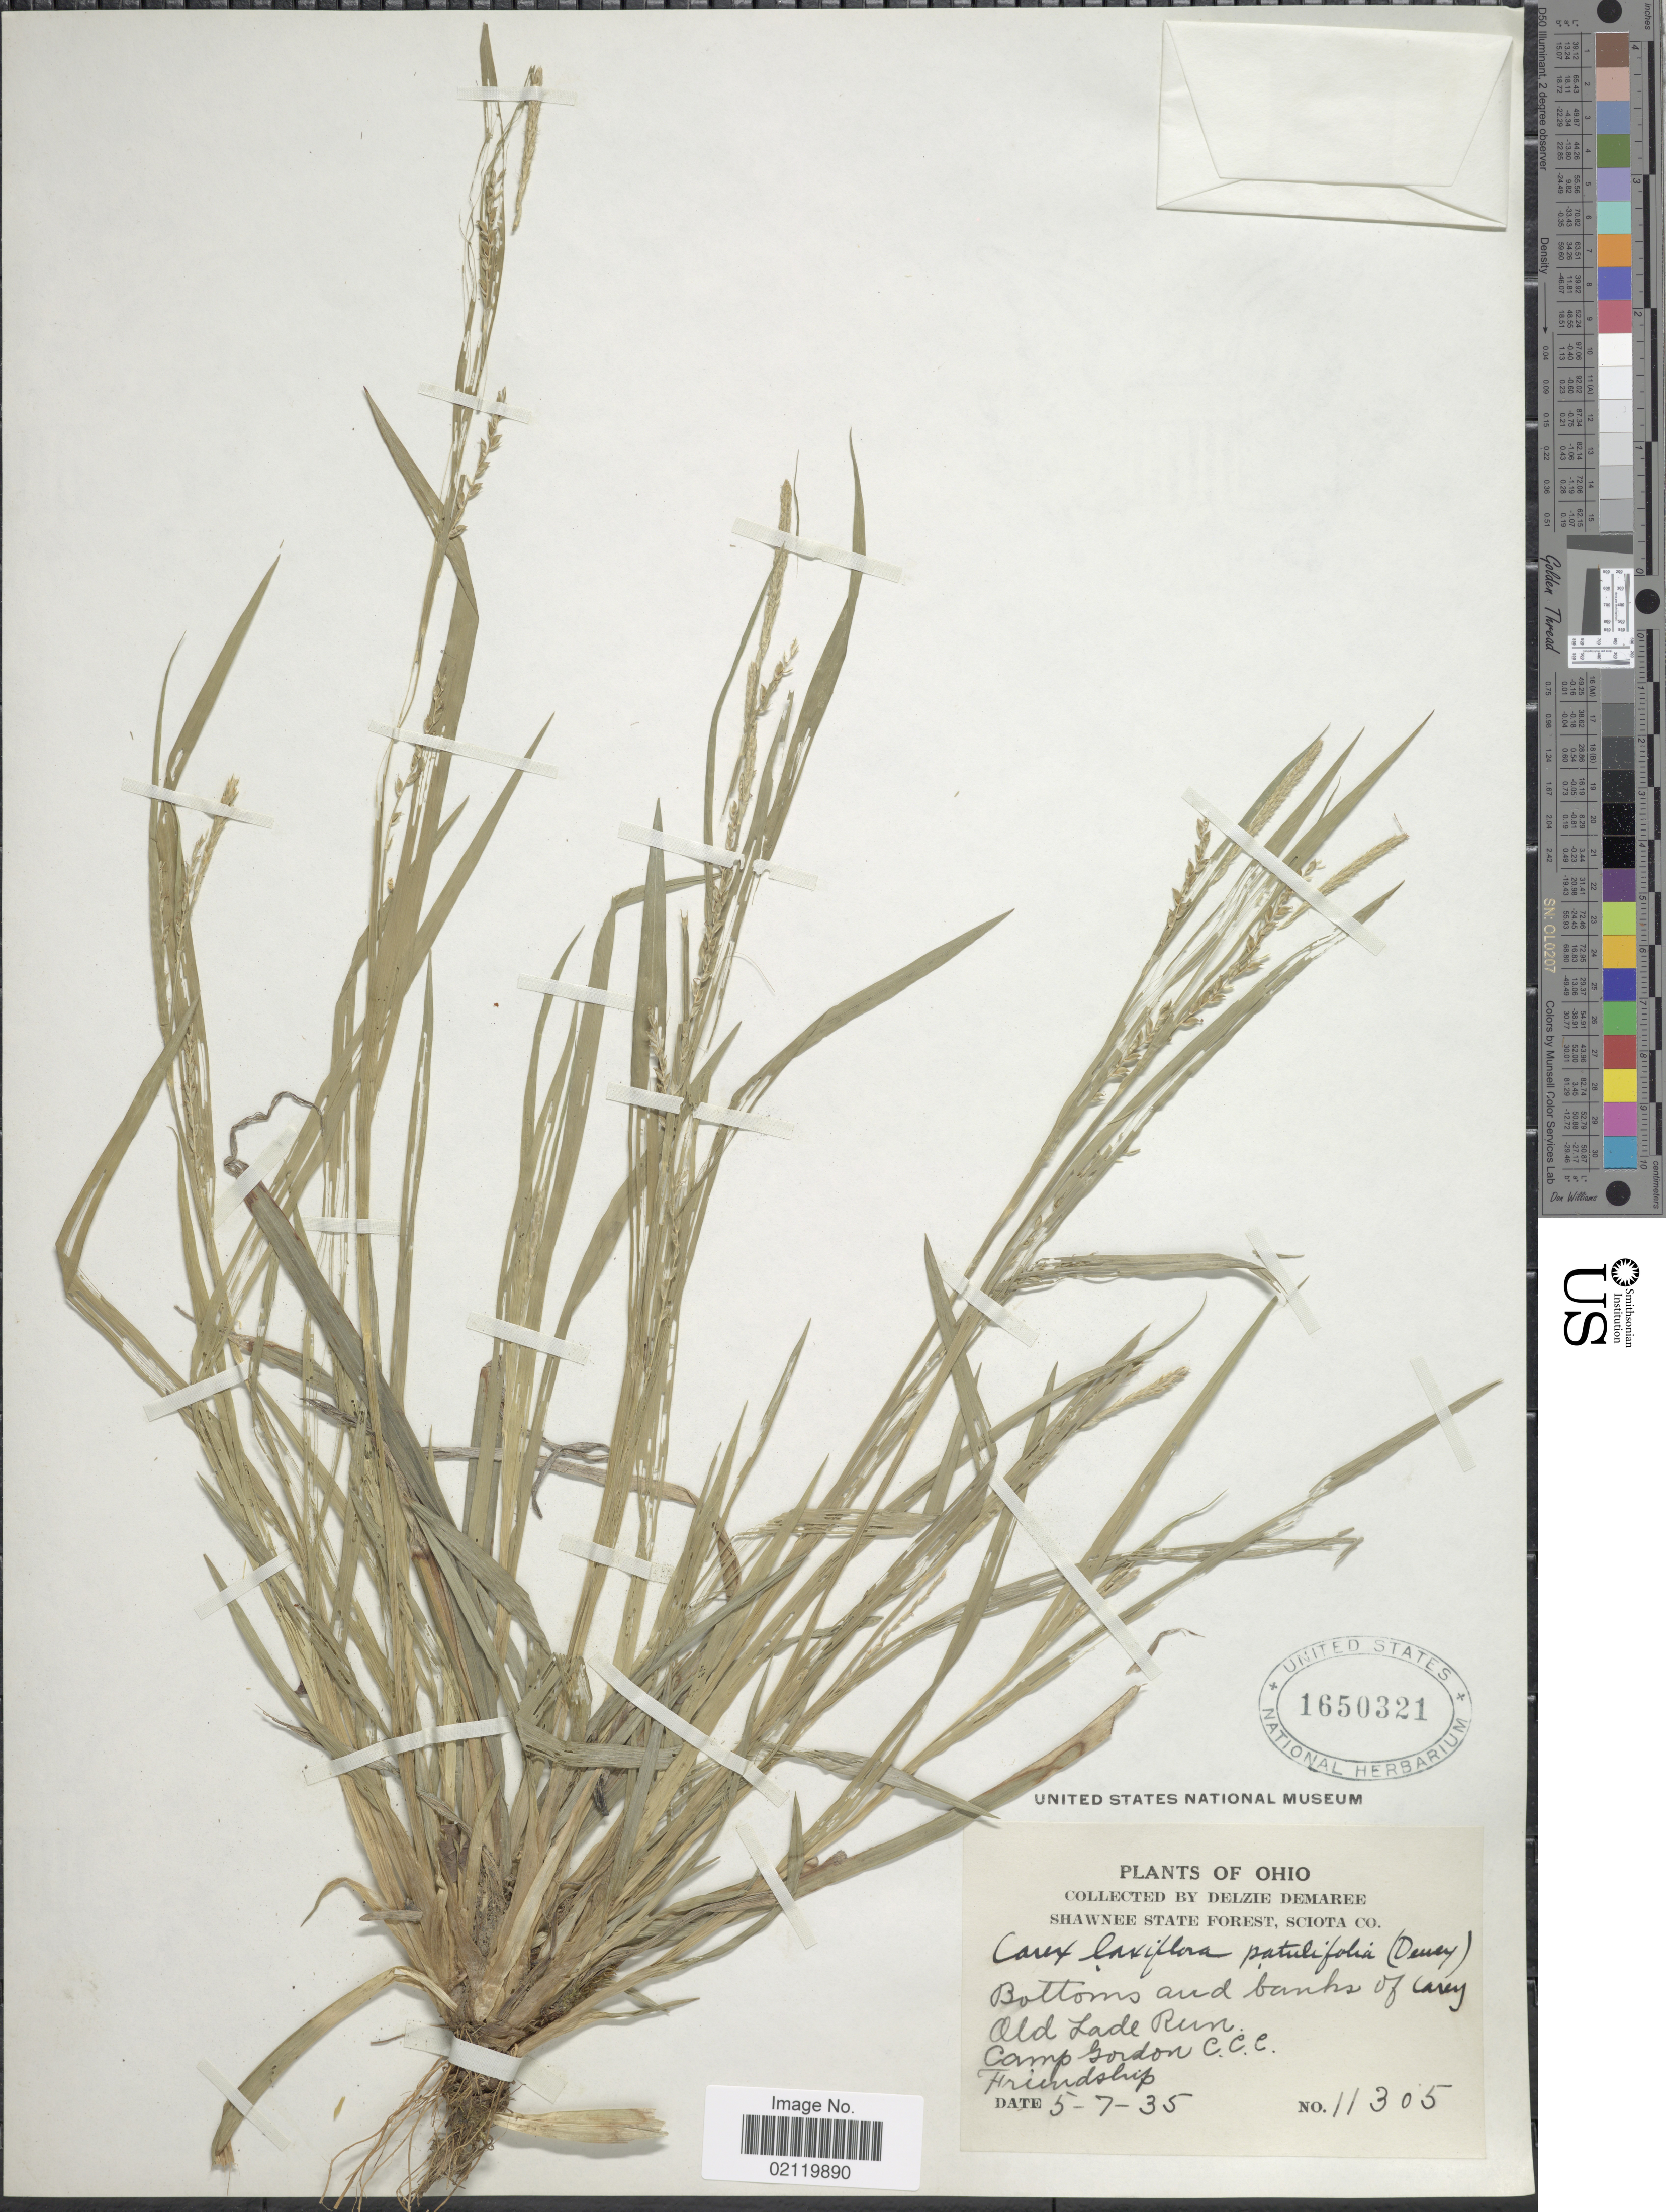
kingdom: Plantae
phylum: Tracheophyta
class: Liliopsida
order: Poales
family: Cyperaceae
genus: Carex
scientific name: Carex laxiflora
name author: Lam.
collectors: D. Demaree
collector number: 11305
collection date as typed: Transcribed d/m/y: 7/5/35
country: United States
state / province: Ohio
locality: Shawnee State Forest, Scotia Co. Old Lade Run. Camp Gordon C.C.C. Friendship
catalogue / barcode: US 1650321